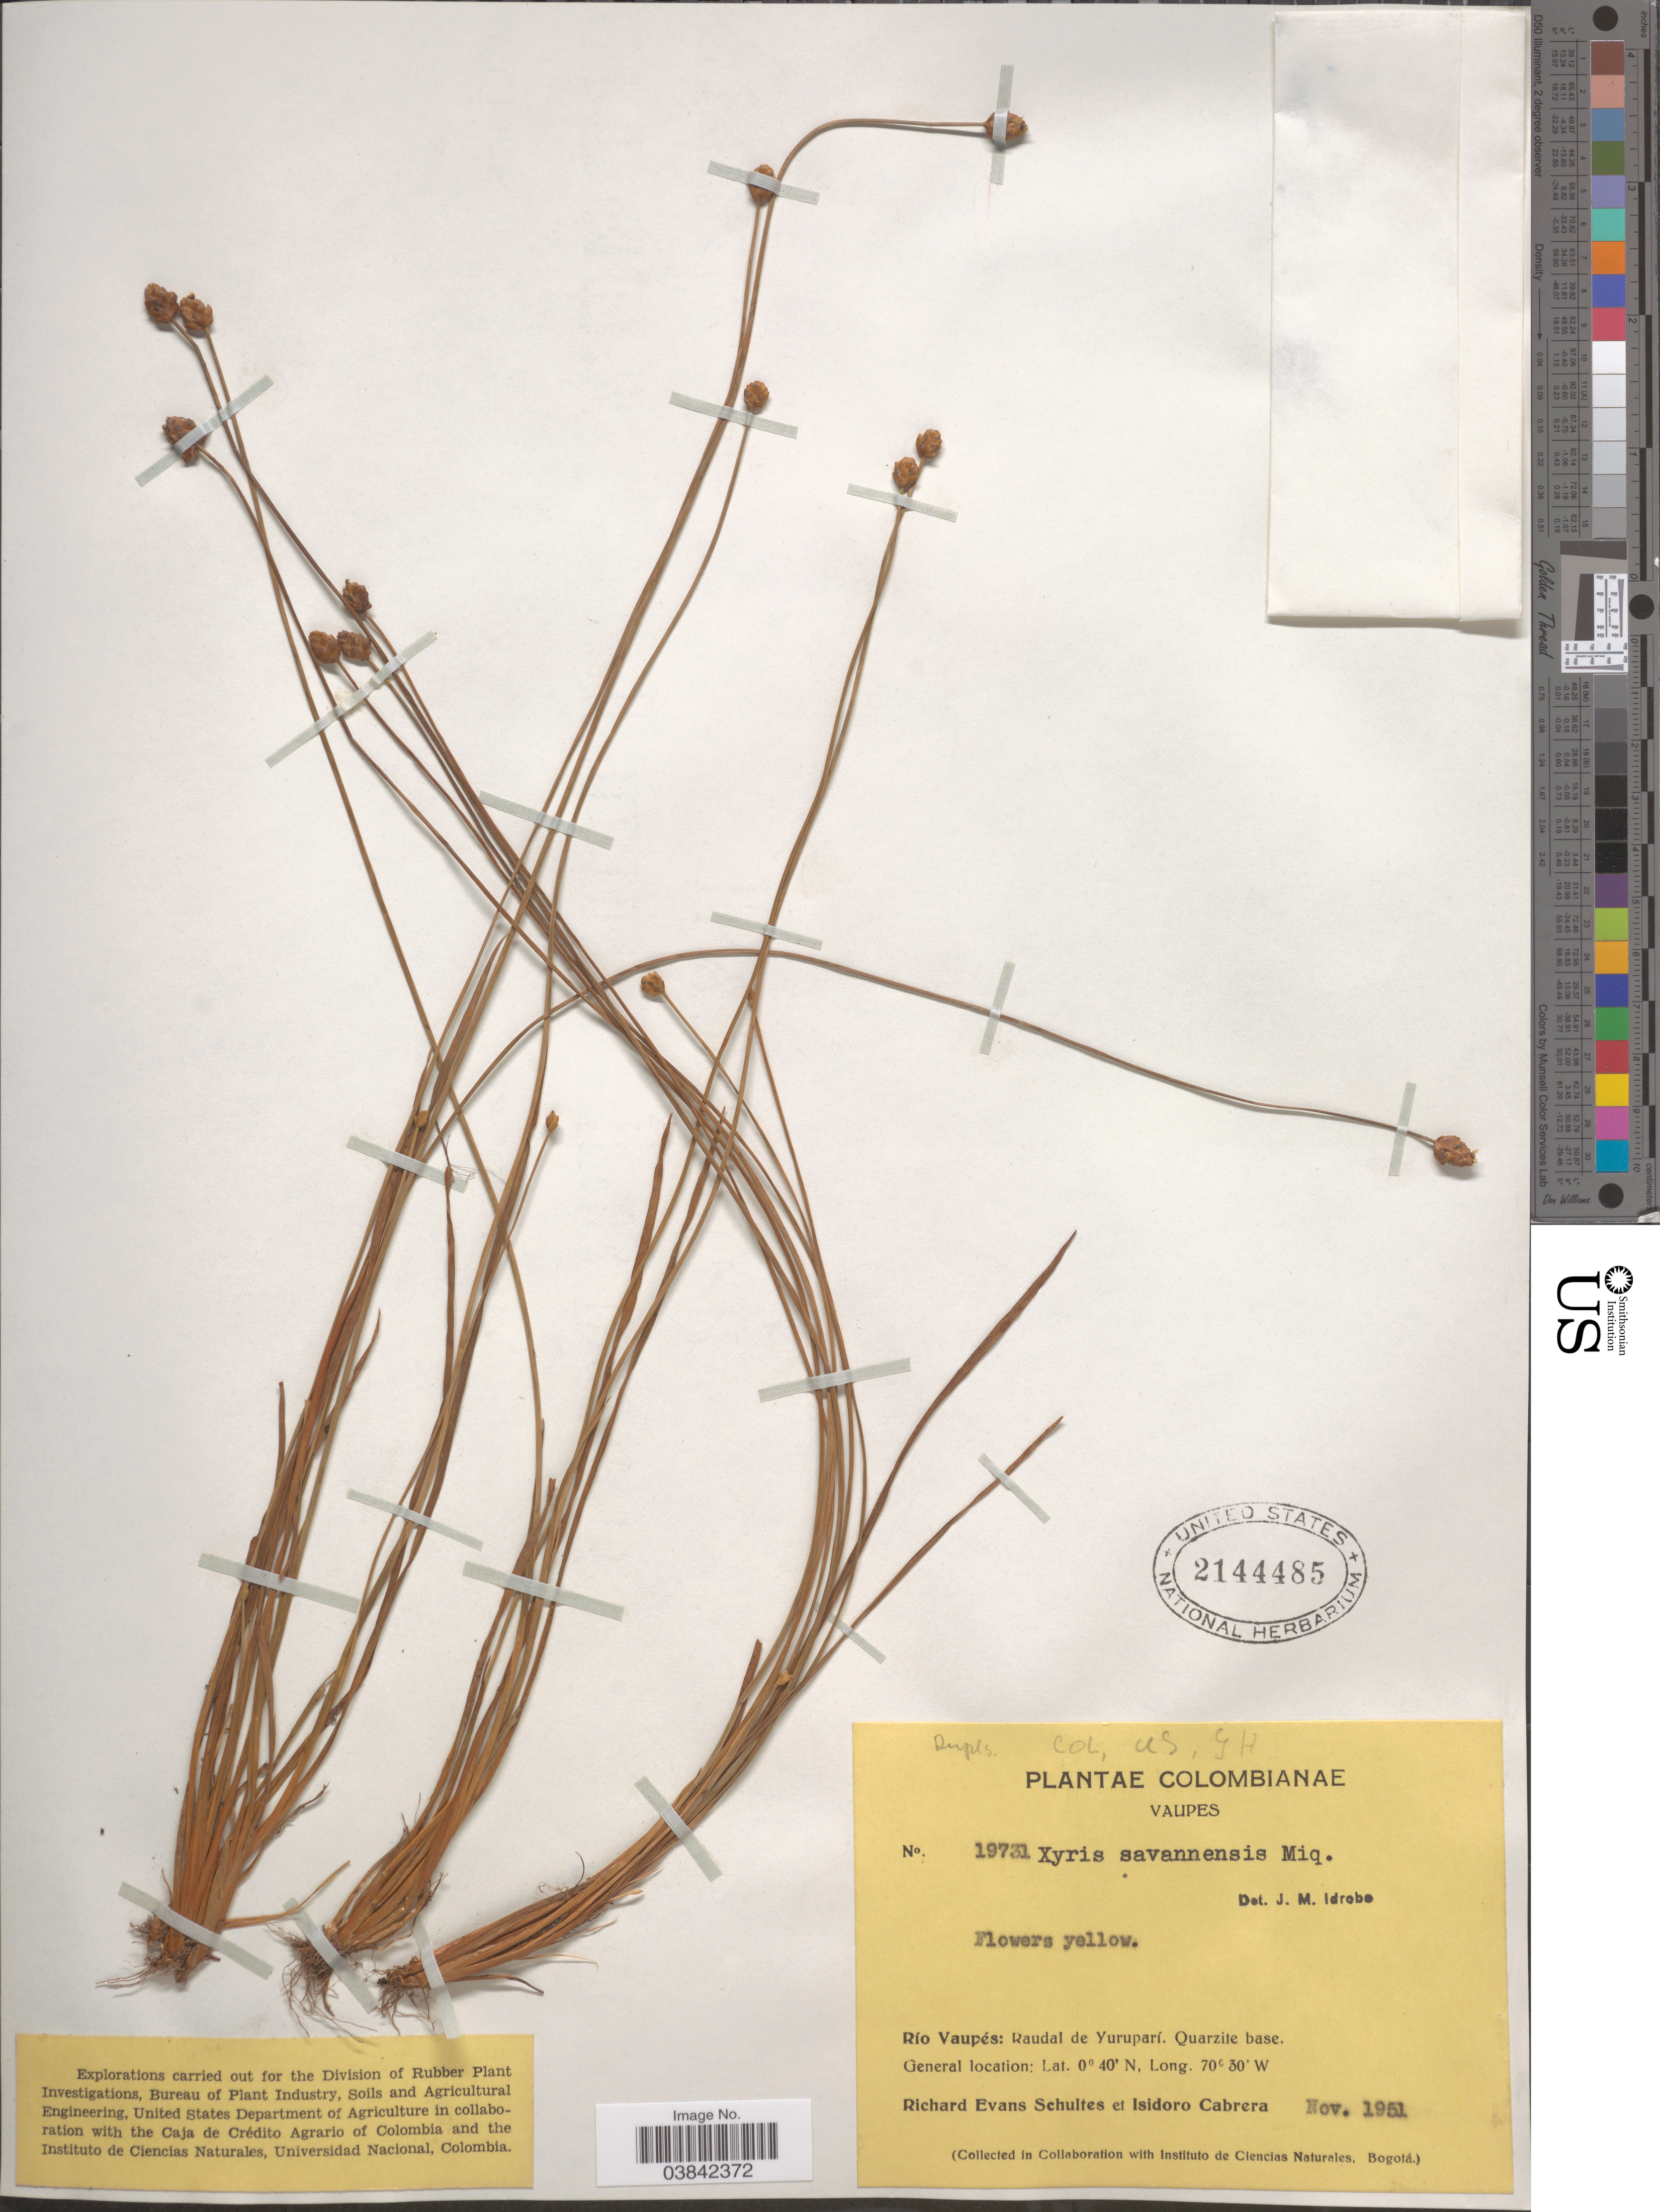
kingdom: Plantae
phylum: Tracheophyta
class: Liliopsida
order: Poales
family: Xyridaceae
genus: Xyris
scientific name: Xyris savanensis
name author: Miq.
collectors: R. E. Schultes & I. Cabrera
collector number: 19731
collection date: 1951-11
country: Colombia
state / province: Vaupés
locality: Río Vaupés: Raudal de Yuruparí. Quarzite base.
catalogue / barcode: US 2144485